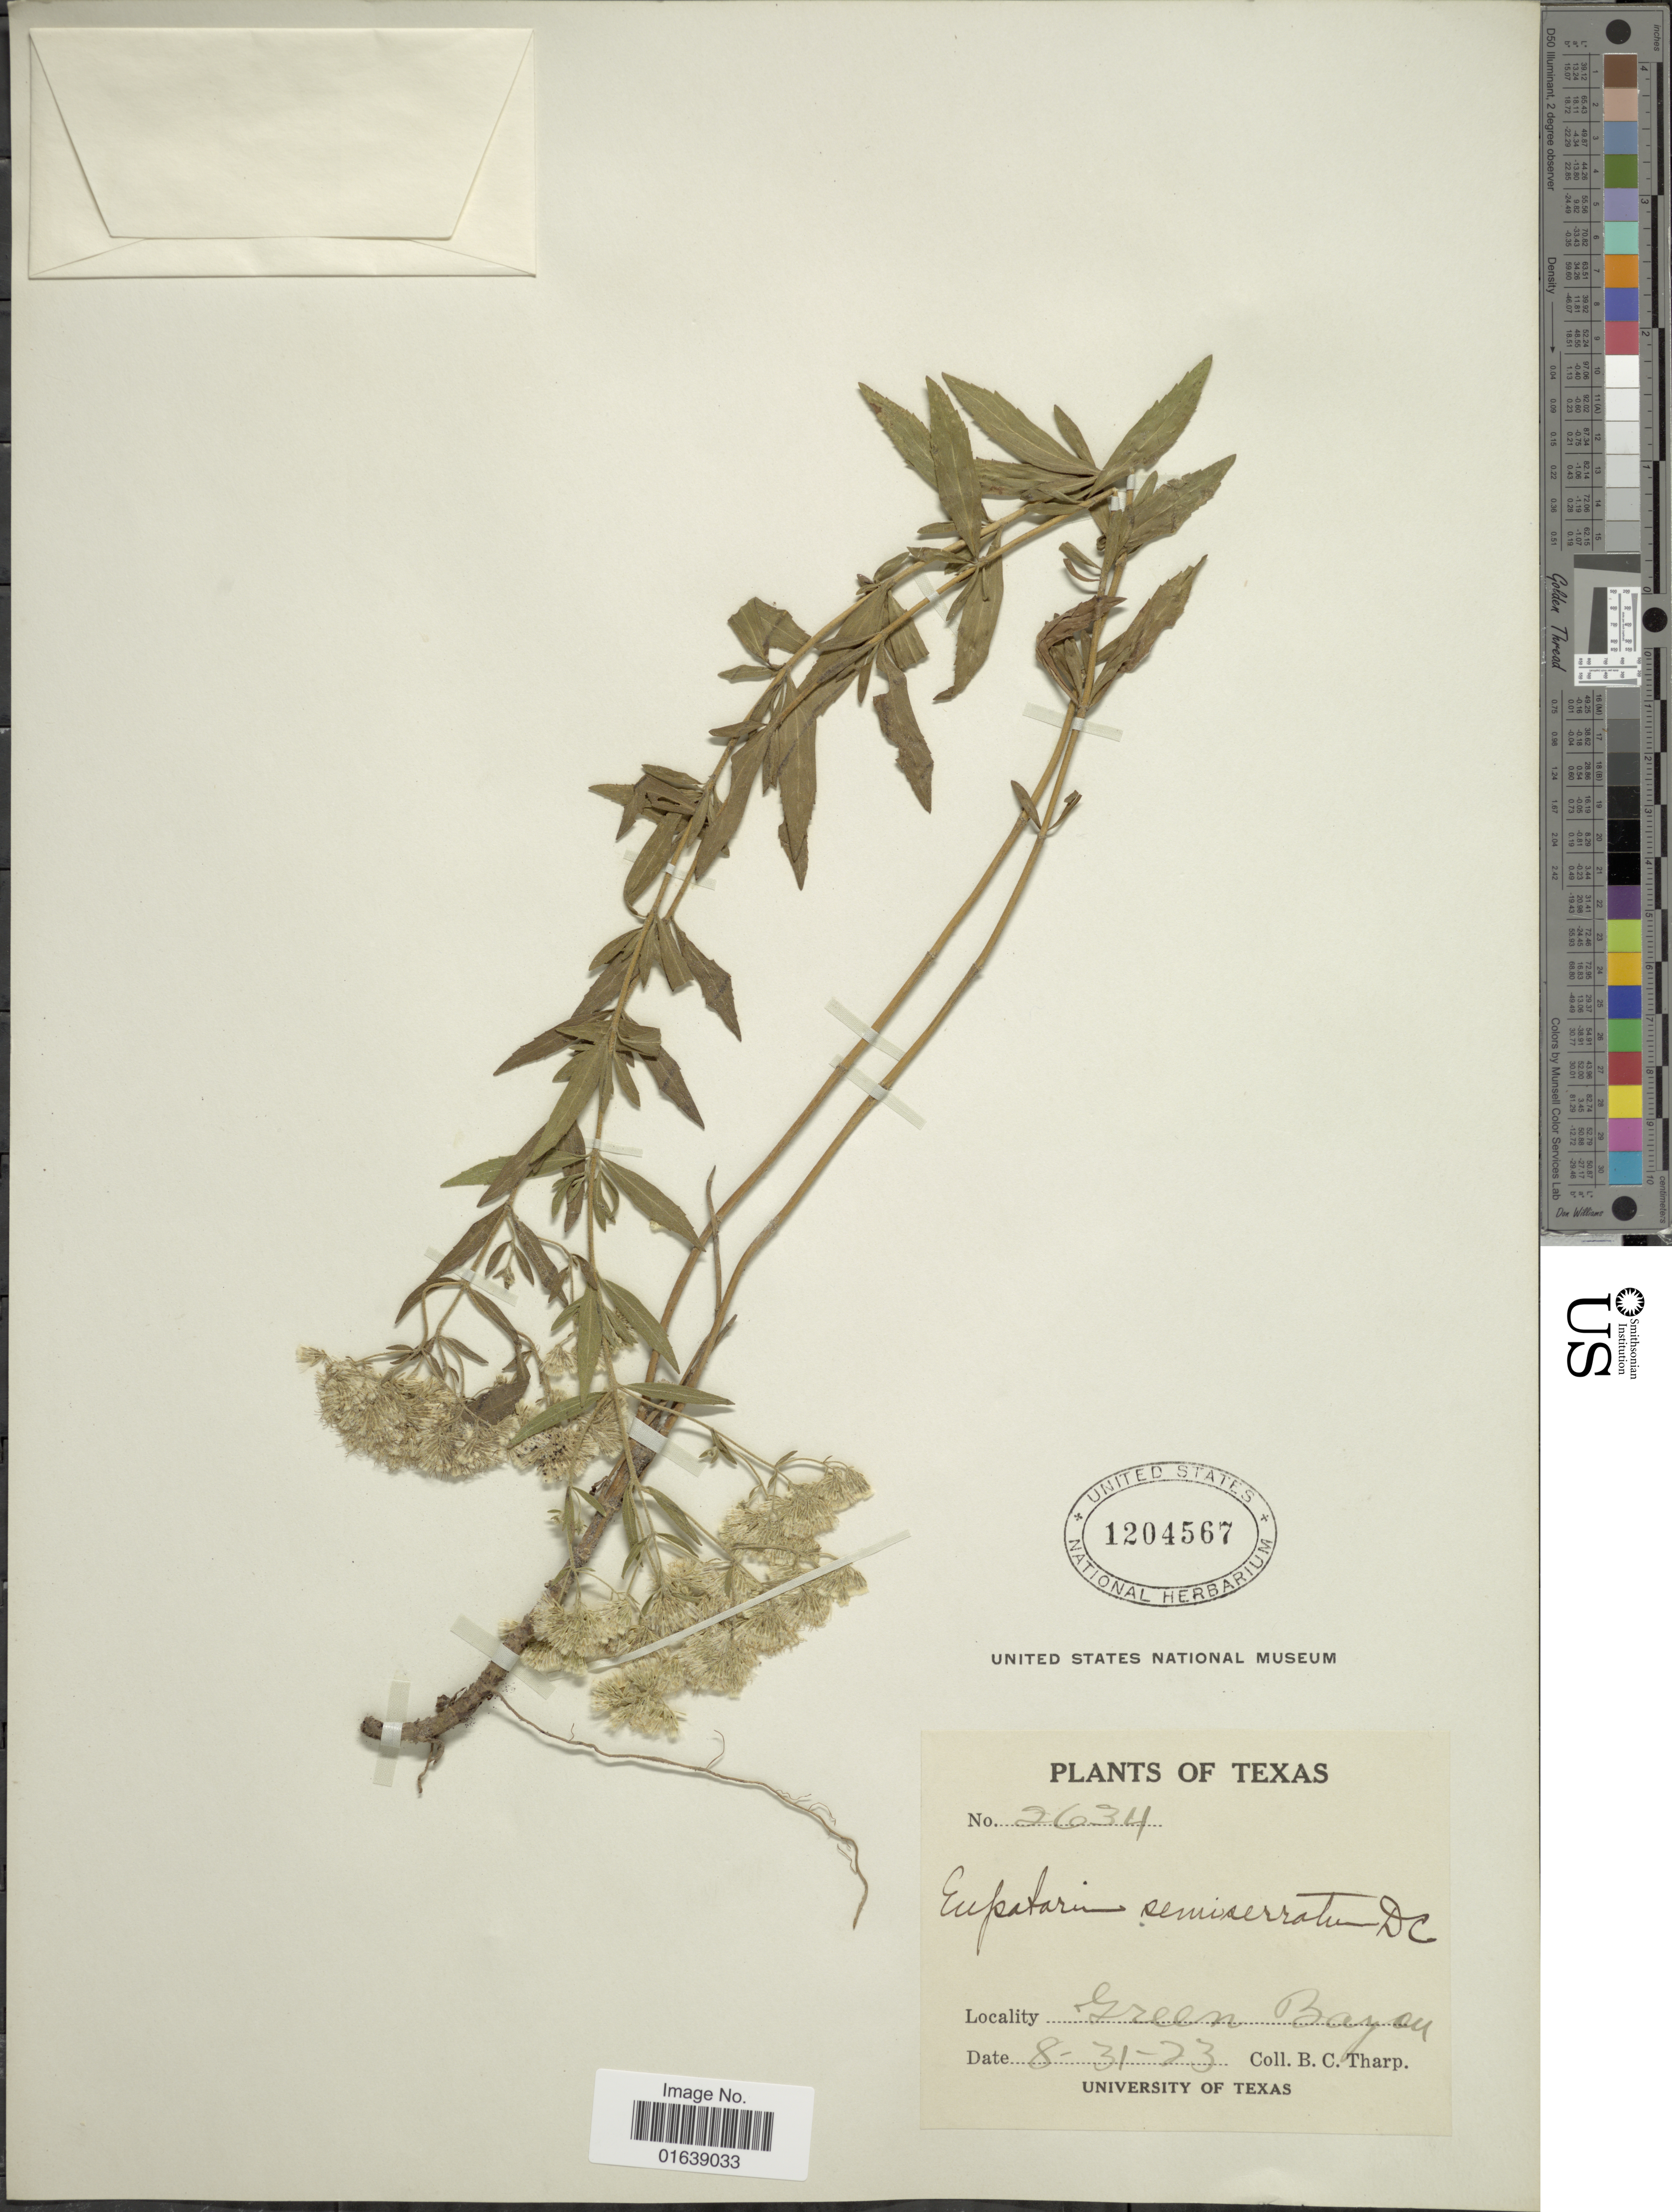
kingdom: Plantae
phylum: Tracheophyta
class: Magnoliopsida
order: Asterales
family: Asteraceae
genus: Eupatorium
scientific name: Eupatorium cuneifolium var. semiserratum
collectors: B. C. Tharp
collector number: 2634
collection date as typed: Transcribed d/m/y: 31/8/23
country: United States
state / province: Texas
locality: Texas. Green Bayou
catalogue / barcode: US 1204567